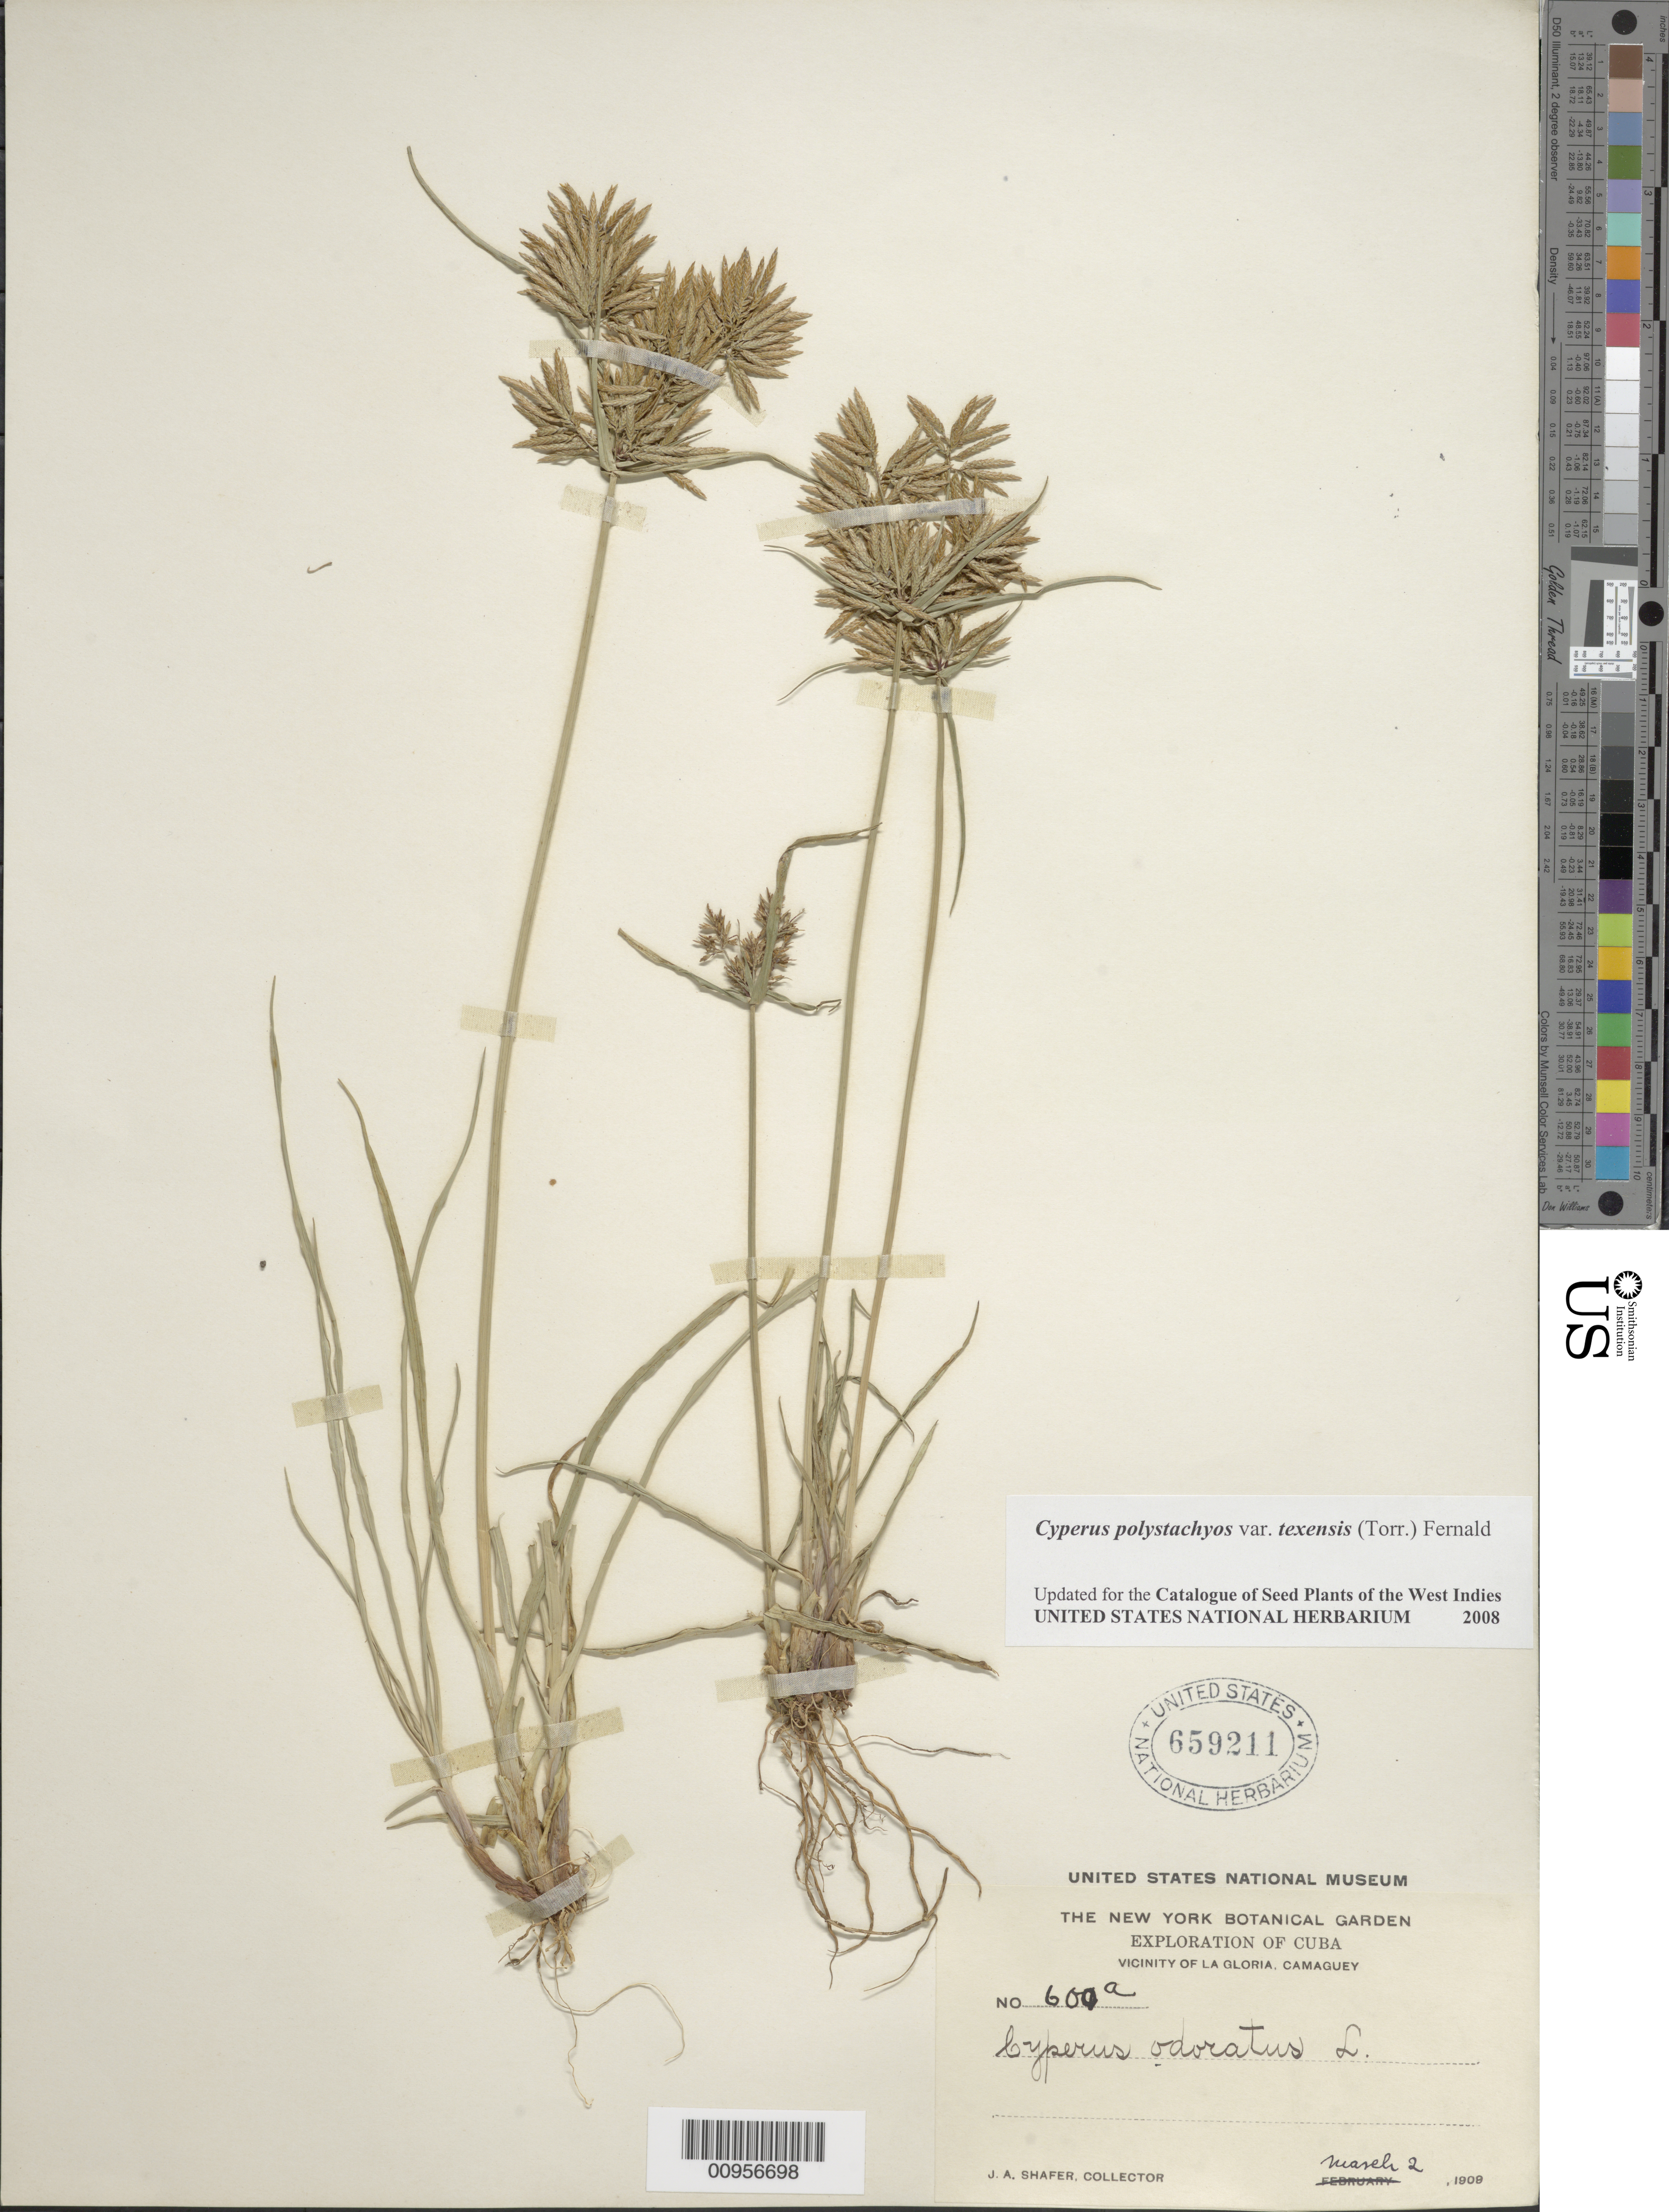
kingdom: Plantae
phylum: Tracheophyta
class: Liliopsida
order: Poales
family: Cyperaceae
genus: Cyperus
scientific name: Cyperus polystachyos var. texensis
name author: (Torr.) Fernald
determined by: Strong, M. T., (US), Smithsonian Institution - National Museum of Natural History (UNITED STATES)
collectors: J. A. Shafer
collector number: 600A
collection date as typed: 02 Mar 1909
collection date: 1909-03-02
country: Cuba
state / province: Camagüey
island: Cuba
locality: Vicinity of La Gloria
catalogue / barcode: US 659211